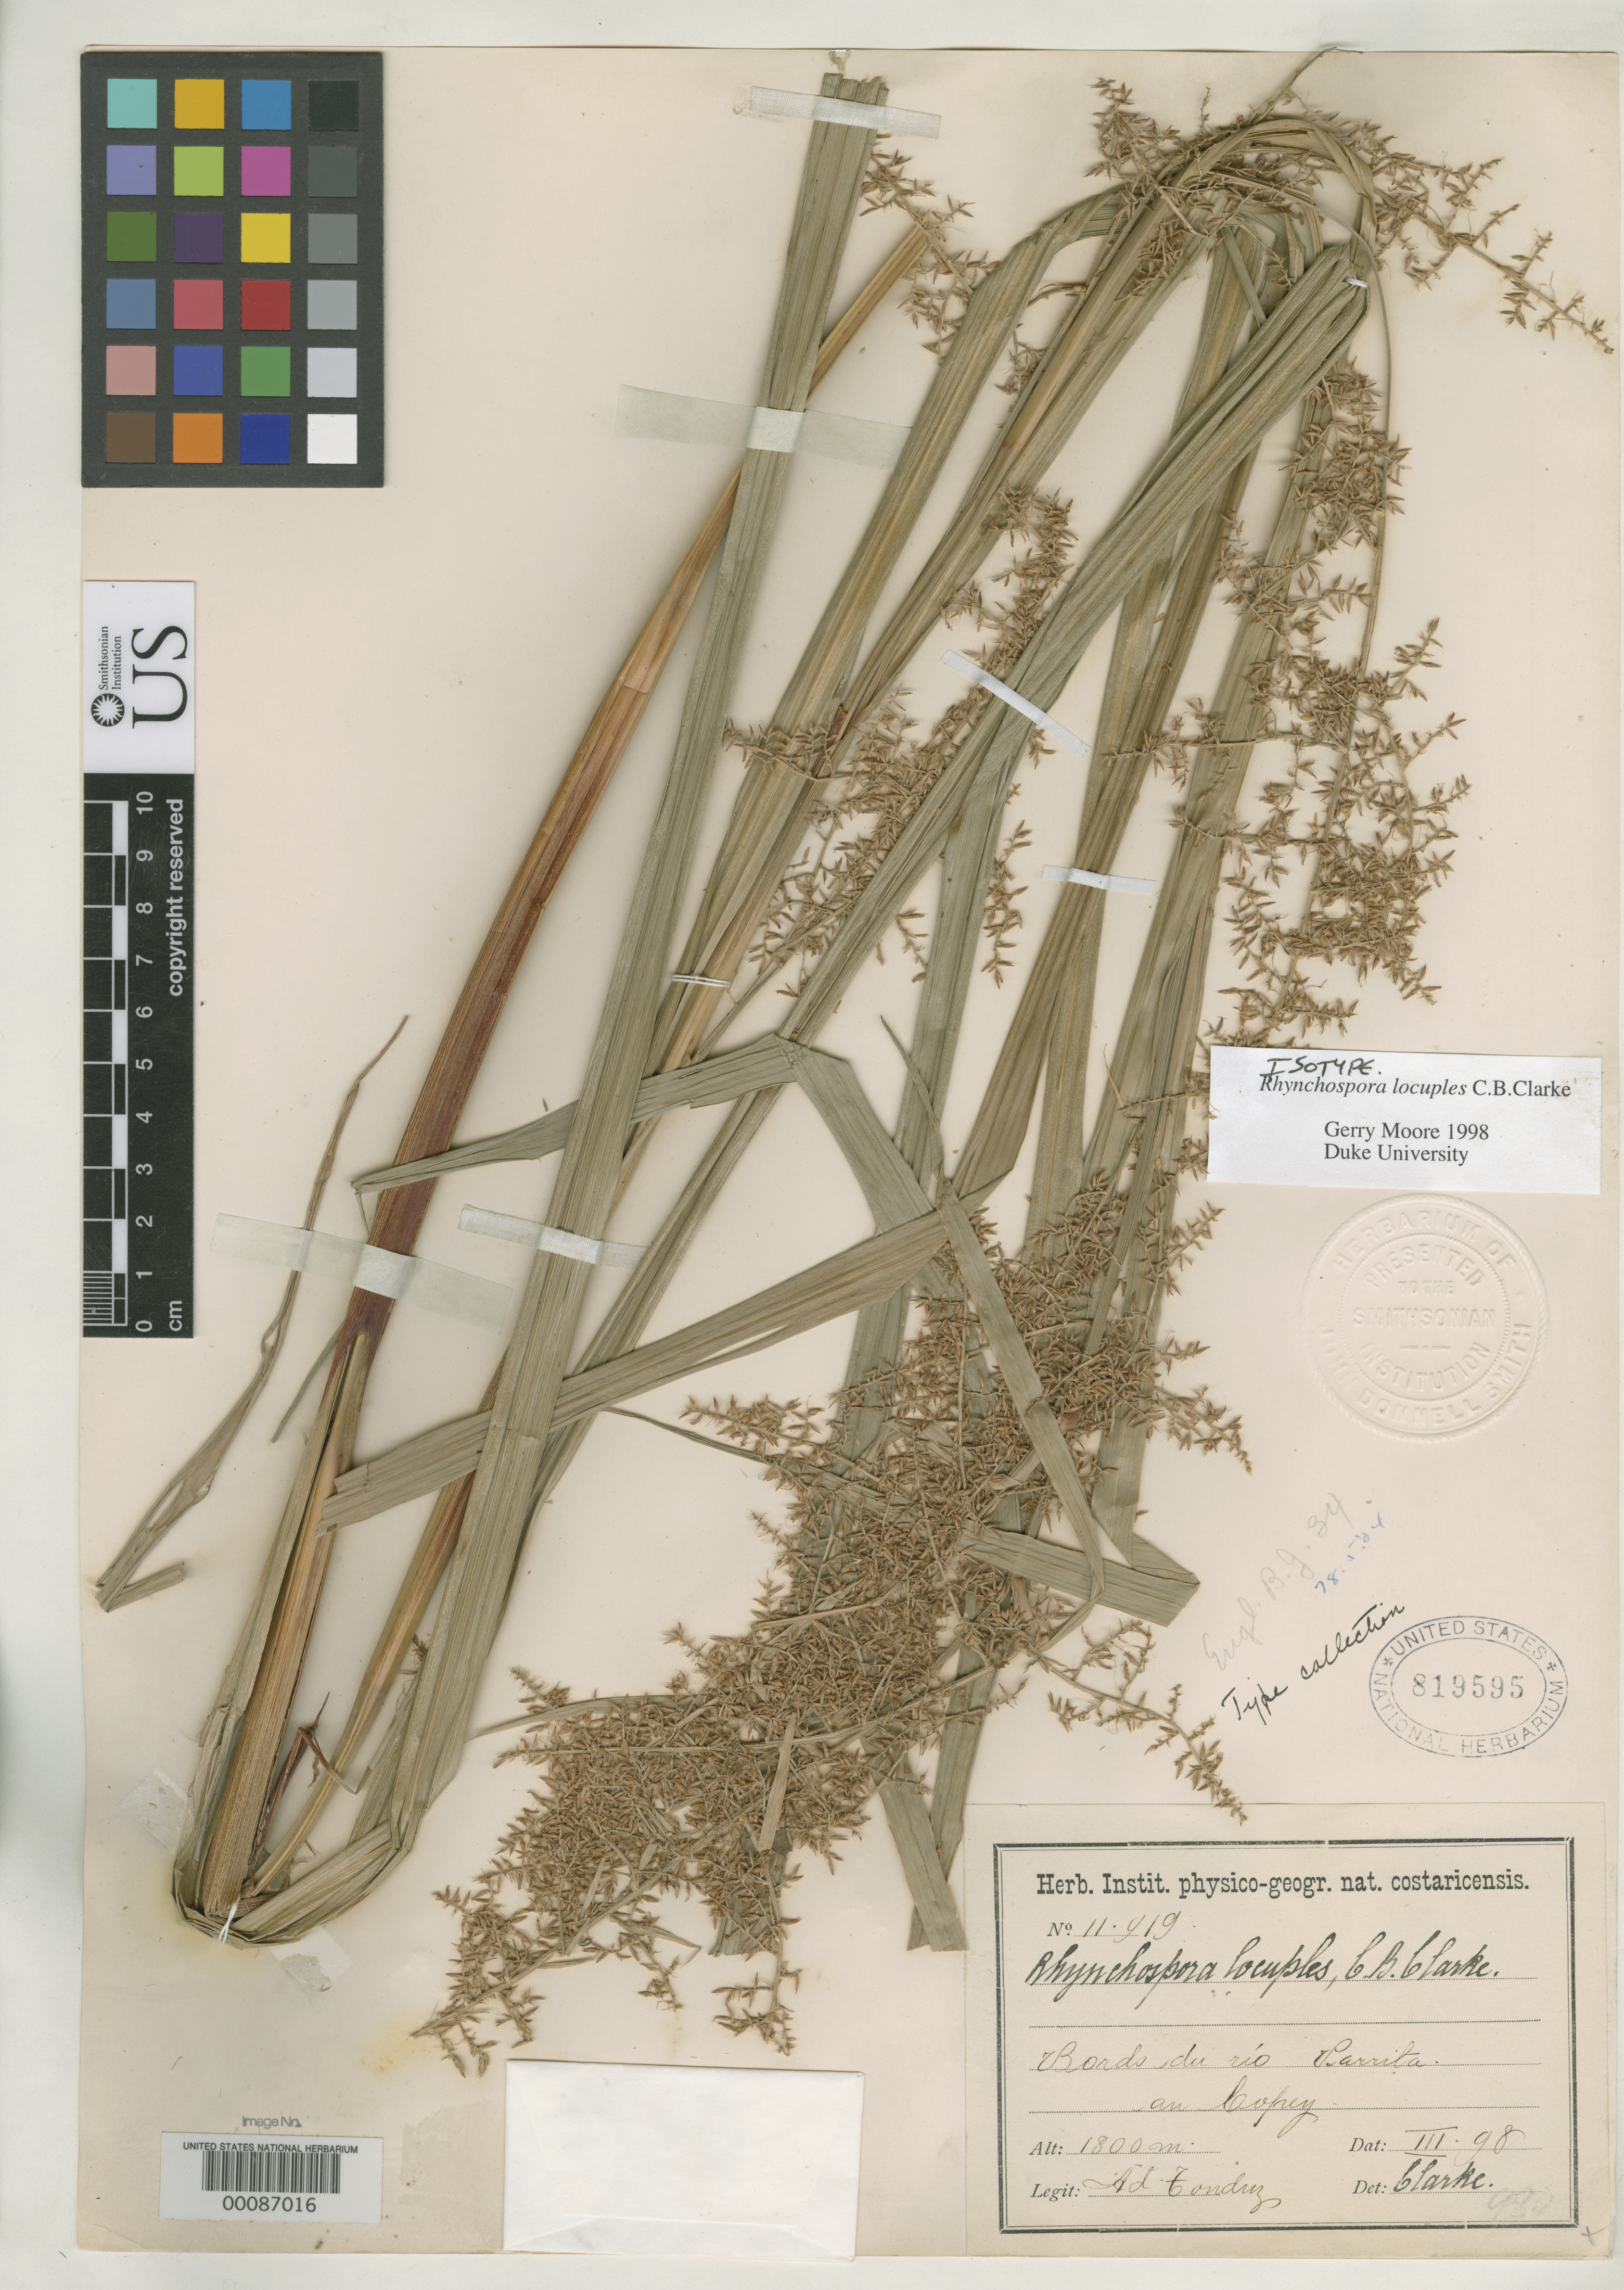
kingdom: Plantae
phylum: Tracheophyta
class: Liliopsida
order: Poales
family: Cyperaceae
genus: Rhynchospora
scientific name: Rhynchospora locuples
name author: C.B. Clarke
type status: Isotype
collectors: A. Tonduz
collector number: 11919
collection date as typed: Mar 1898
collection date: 1898-03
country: Costa Rica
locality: Bords du Rio Parrita du Copey.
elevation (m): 1800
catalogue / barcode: US 819595